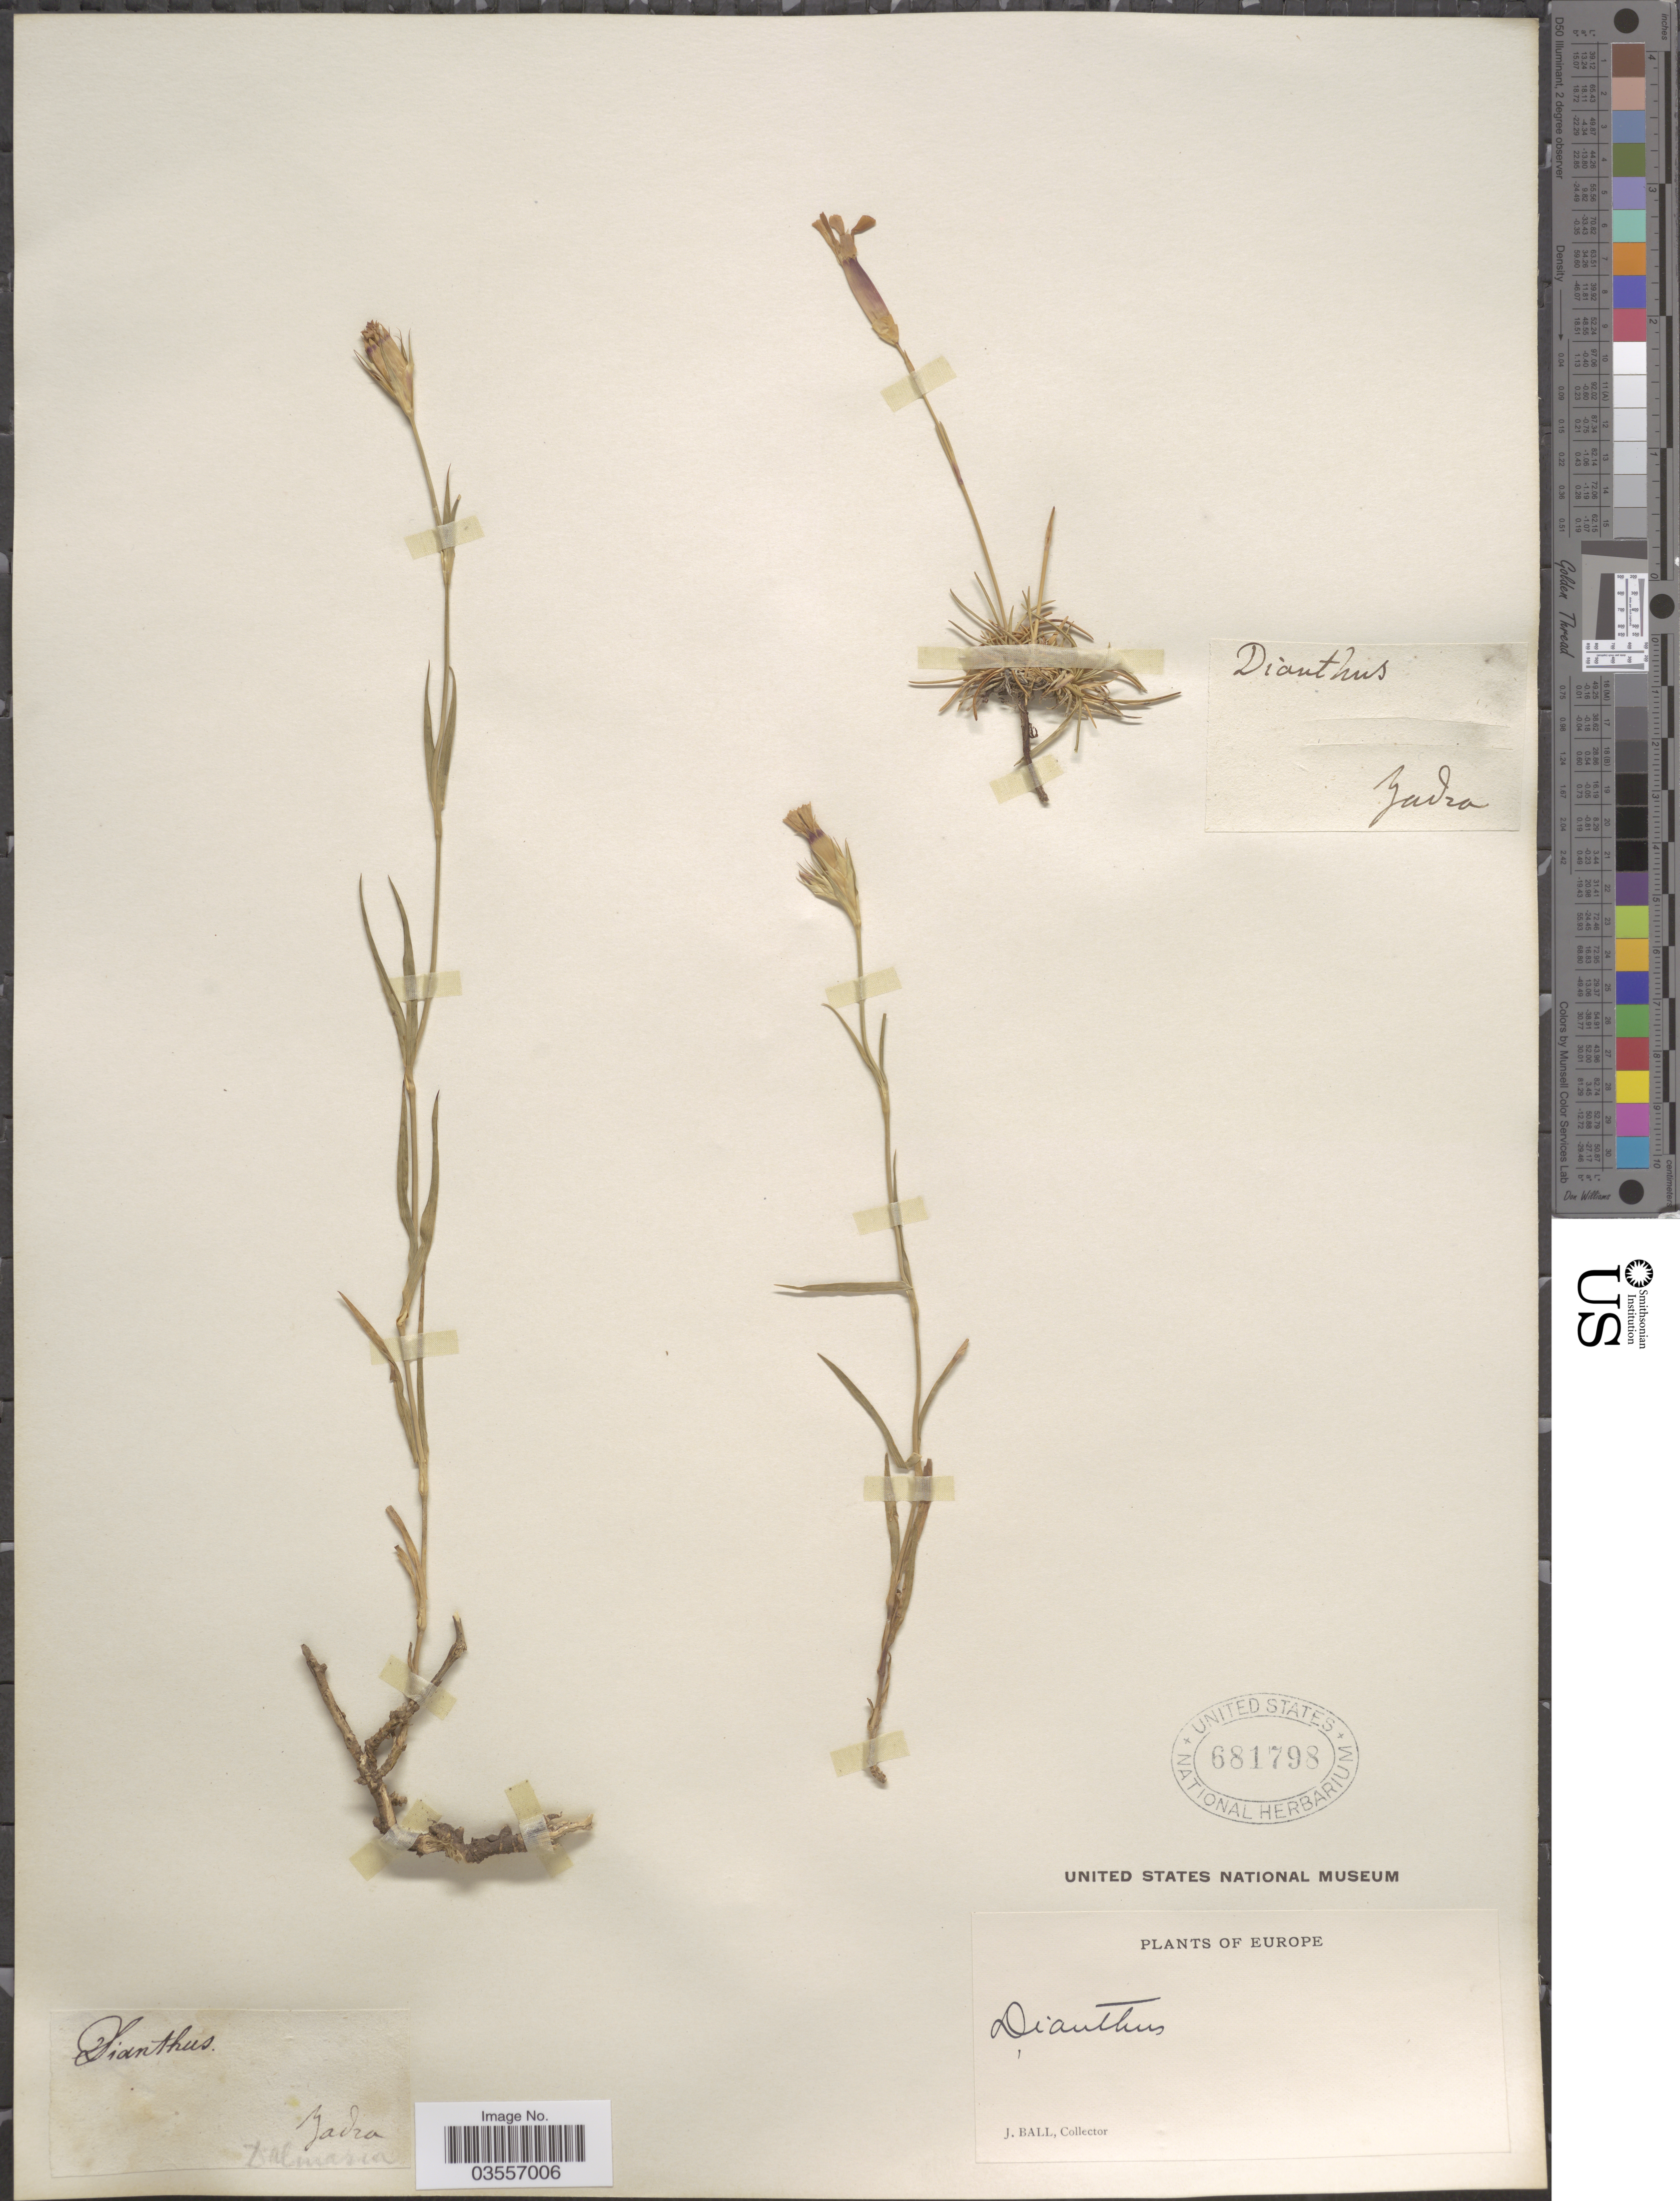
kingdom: Plantae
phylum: Tracheophyta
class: Magnoliopsida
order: Caryophyllales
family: Caryophyllaceae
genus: Dianthus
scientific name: Dianthus sp.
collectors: J. Ball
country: Croatia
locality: Jadra Dalmatia Europe.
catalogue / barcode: US 681798